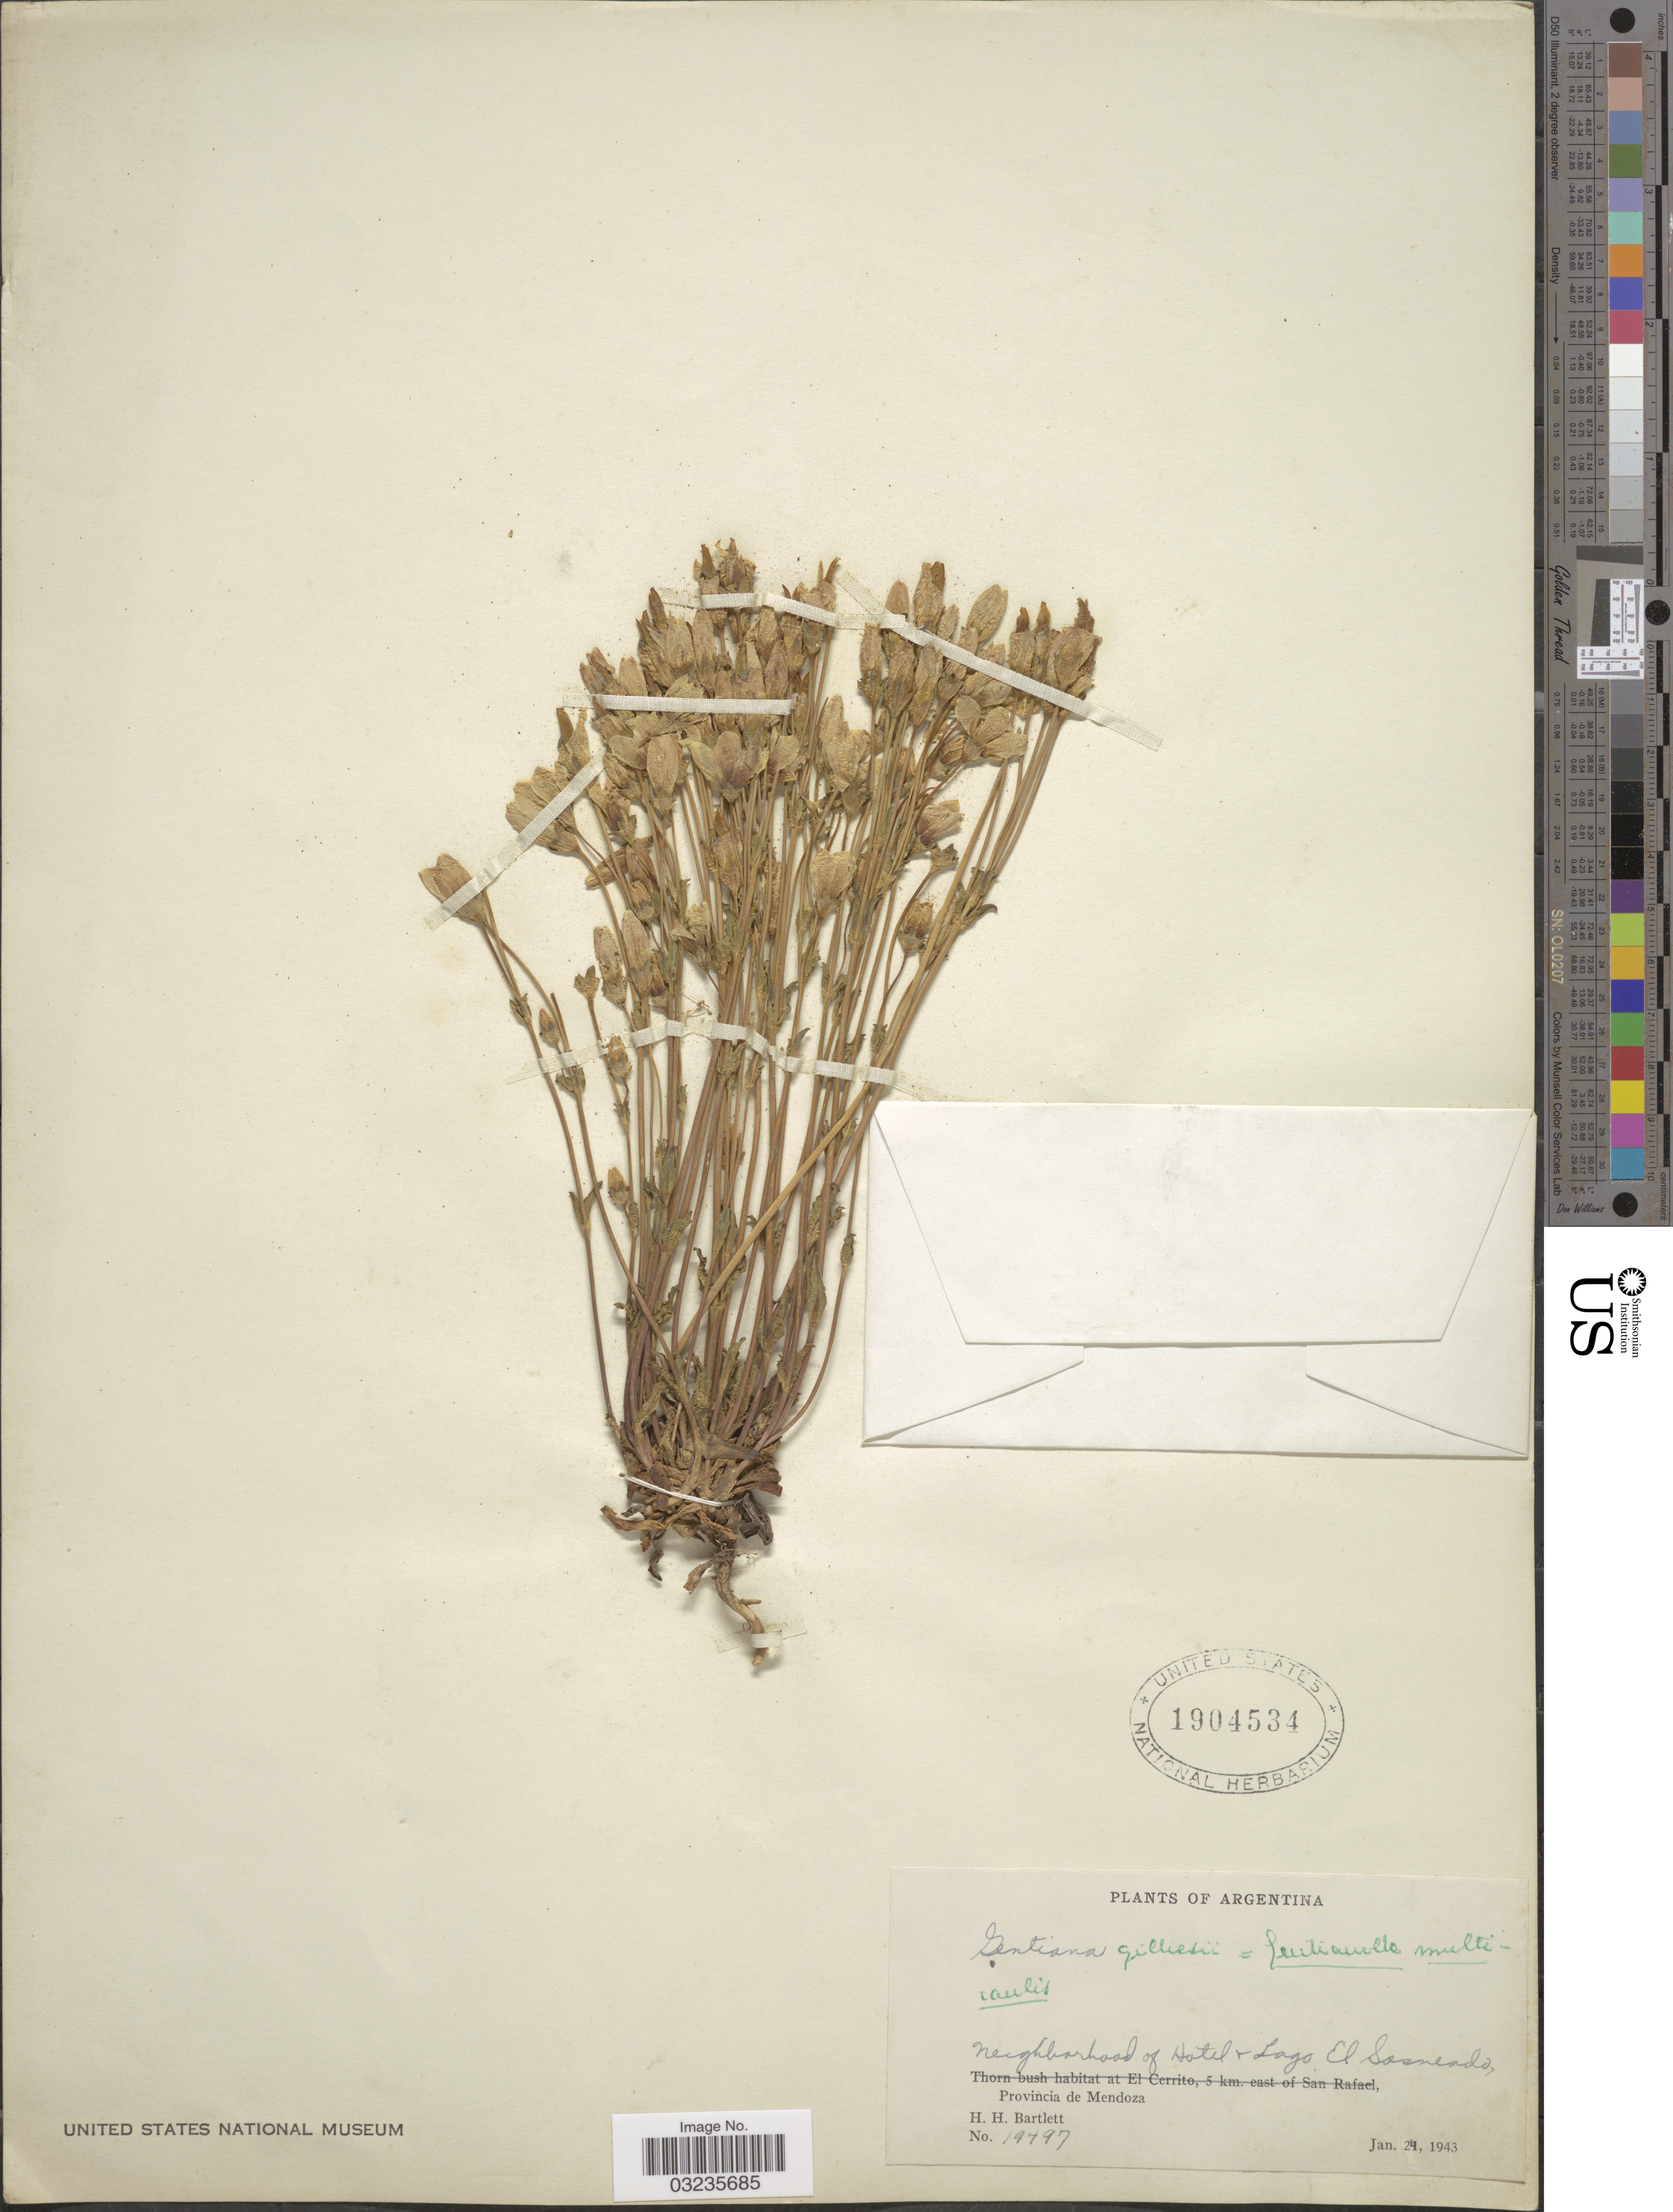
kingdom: Plantae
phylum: Tracheophyta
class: Magnoliopsida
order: Gentianales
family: Gentianaceae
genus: Gentiana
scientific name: Gentiana gilliesii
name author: Gilg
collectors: H. H. Bartlett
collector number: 19497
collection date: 1943-01-24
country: Argentina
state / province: Mendoza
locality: Neighborhood of Hotel & Lago El Sosneado.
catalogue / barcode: US 1904534